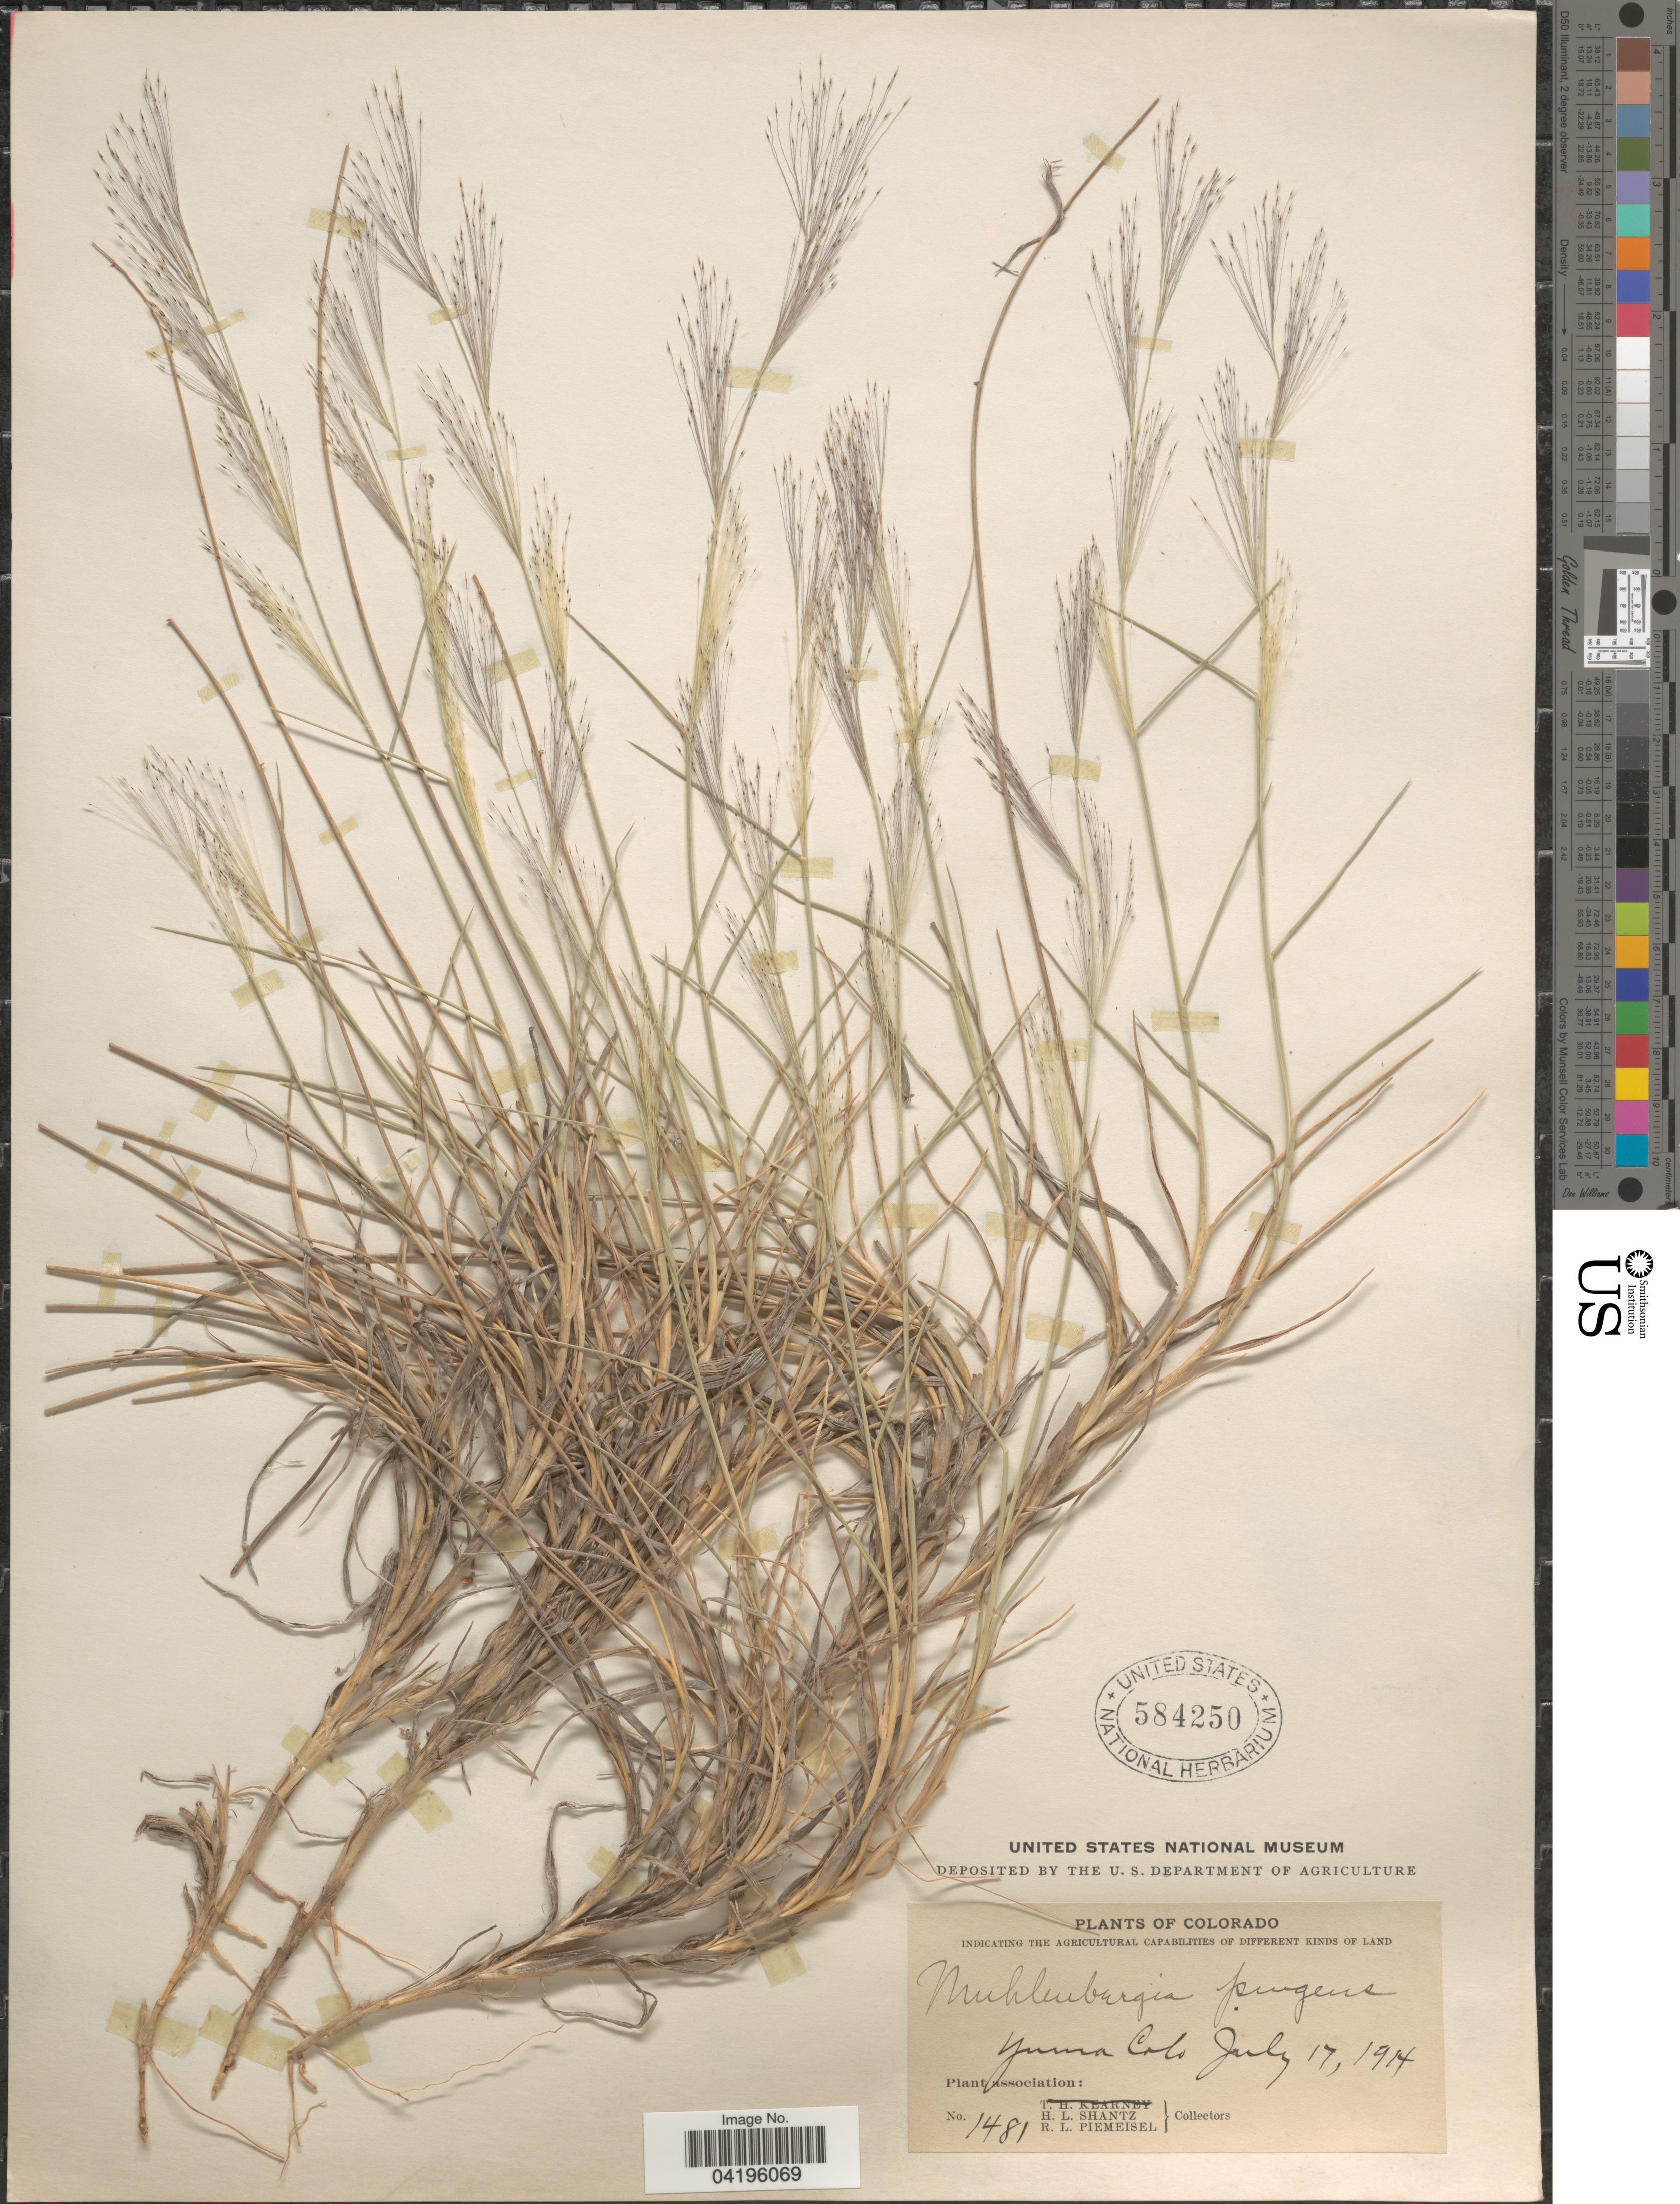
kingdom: Plantae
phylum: Tracheophyta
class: Liliopsida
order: Poales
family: Poaceae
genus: Muhlenbergia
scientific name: Muhlenbergia pungens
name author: Thurb. ex A. Gray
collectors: H. Shantz & R. L. Piemeisel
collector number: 1481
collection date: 1914-07-17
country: United States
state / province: Colorado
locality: Yuma.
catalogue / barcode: US 584250